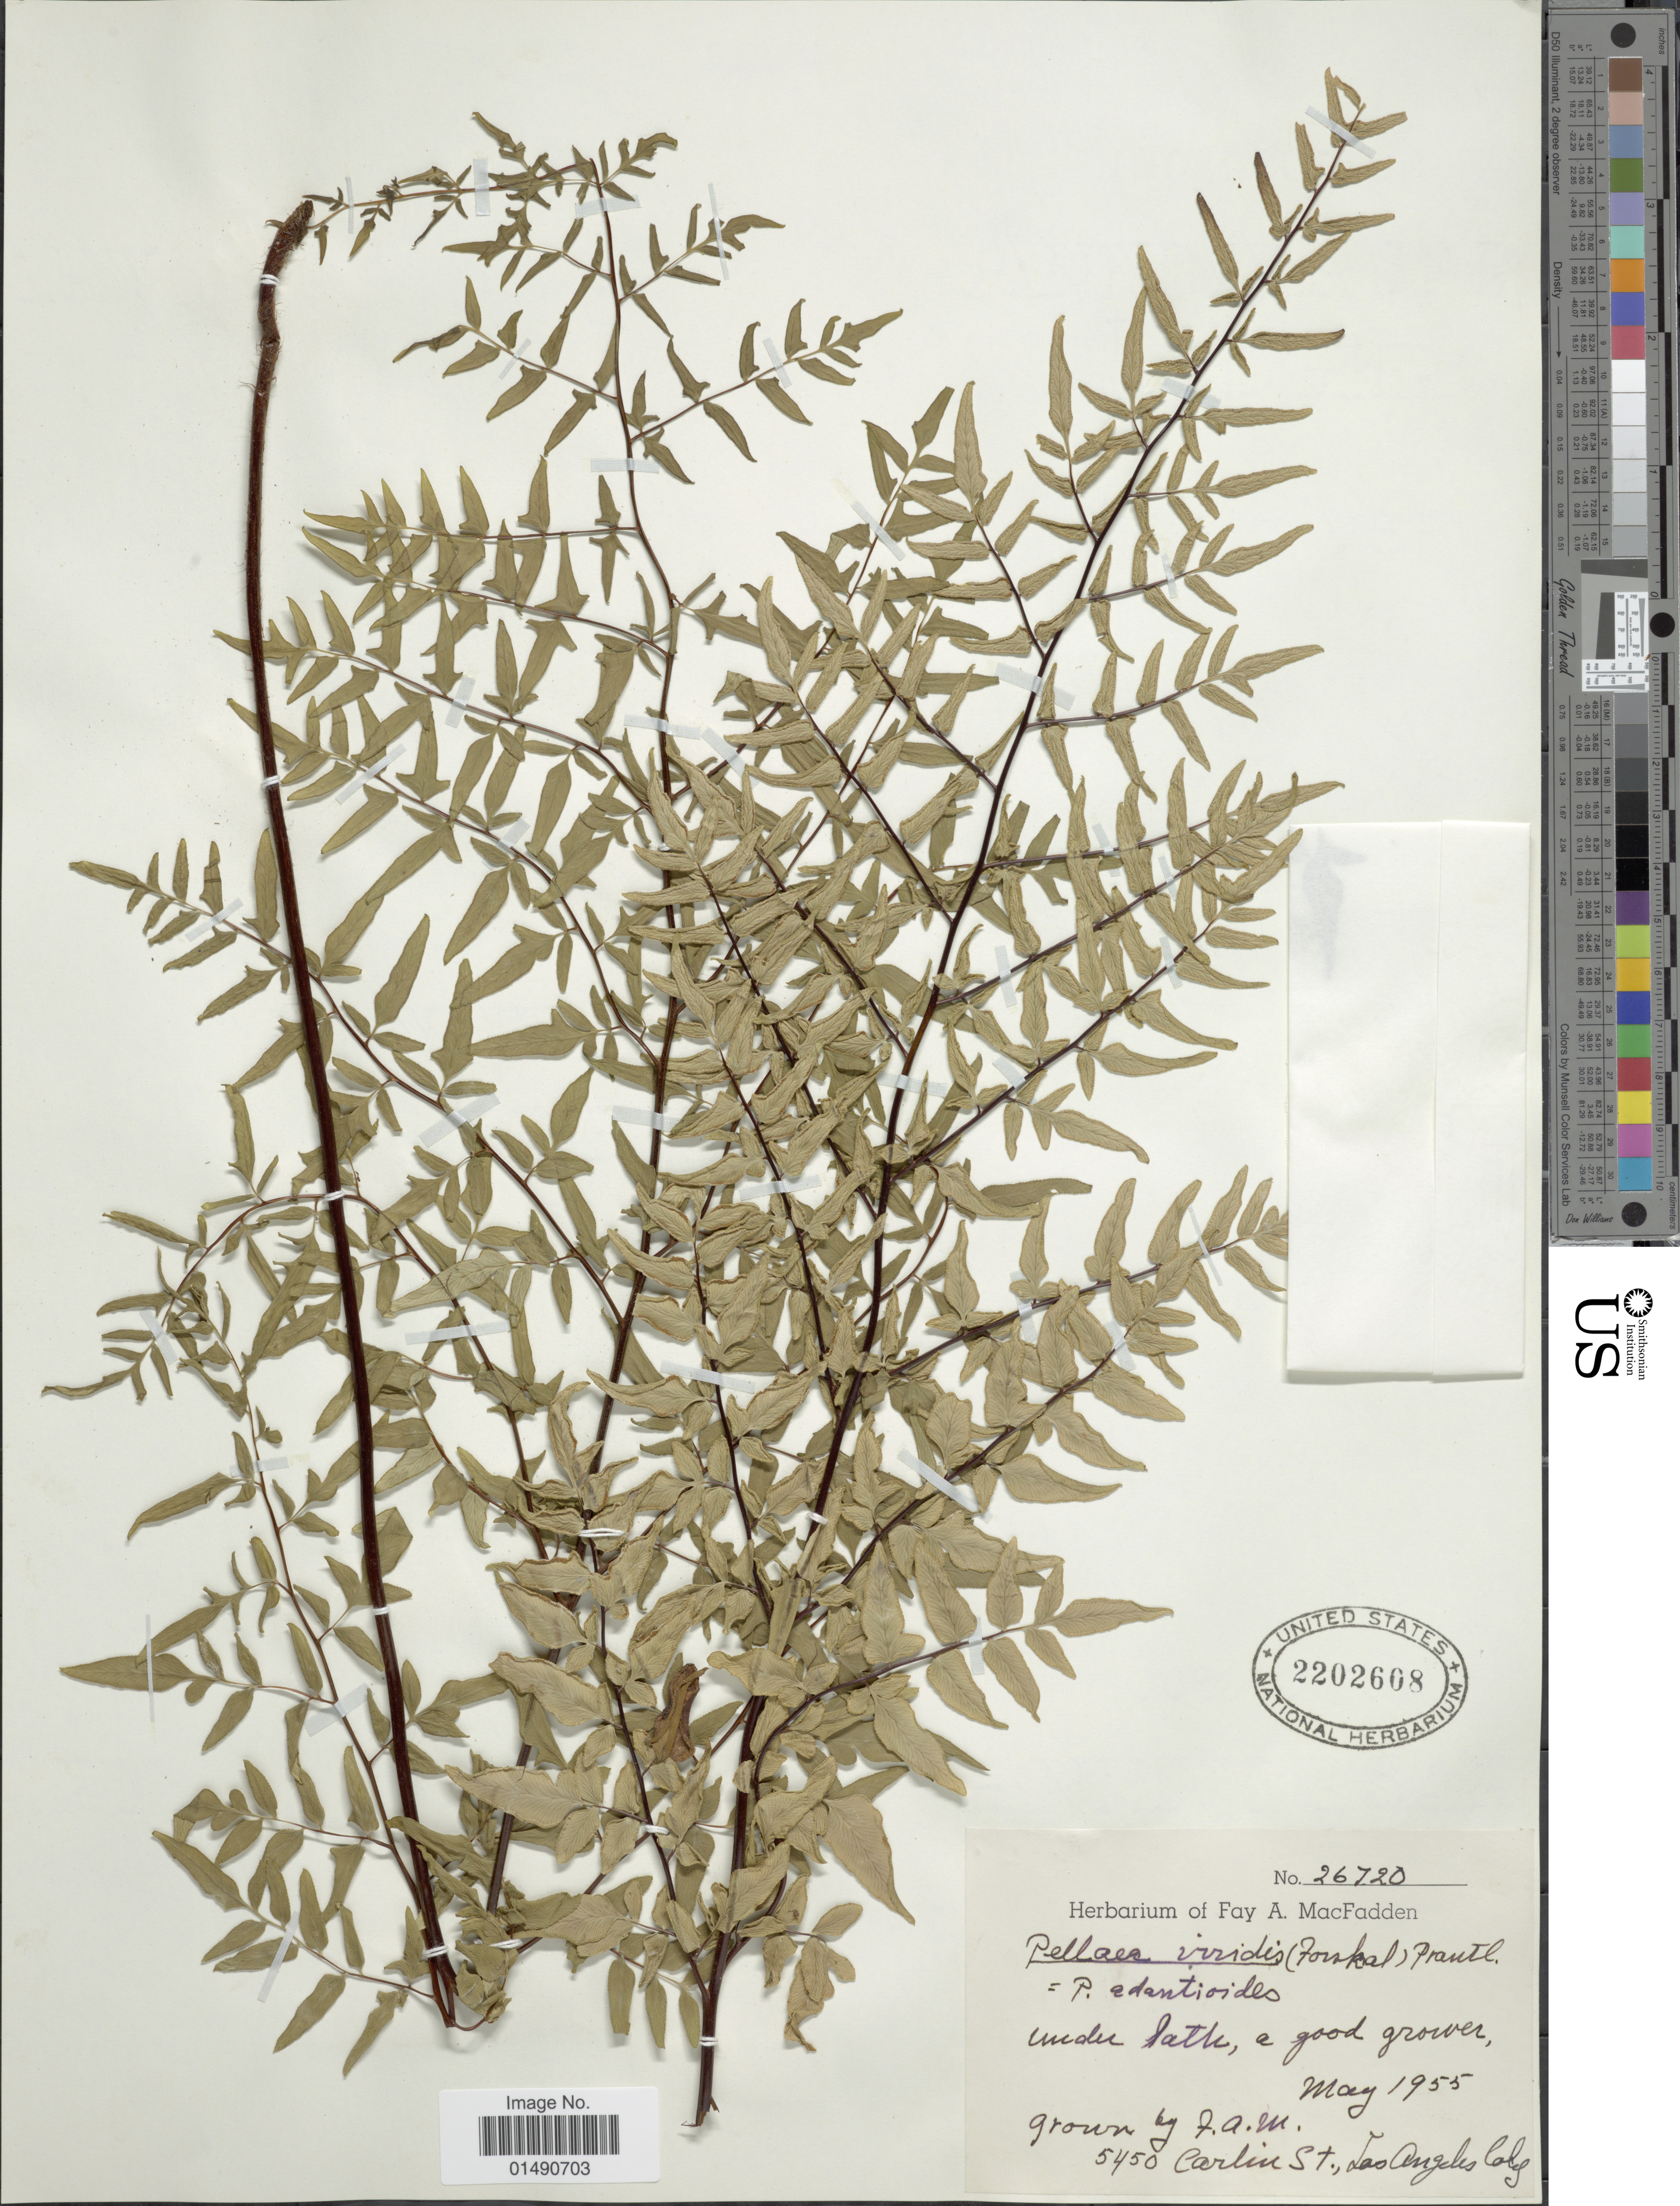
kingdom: Plantae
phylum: Tracheophyta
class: Polypodiopsida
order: Polypodiales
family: Pteridaceae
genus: Pellaea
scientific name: Pellaea viridis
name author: (Forssk.) Prantl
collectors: F. MacFadden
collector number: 26720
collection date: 1955-05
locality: Grown by F.A.M. 5450 Carlin St. Los Angeles Lady [interpreted]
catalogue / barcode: US 2202608